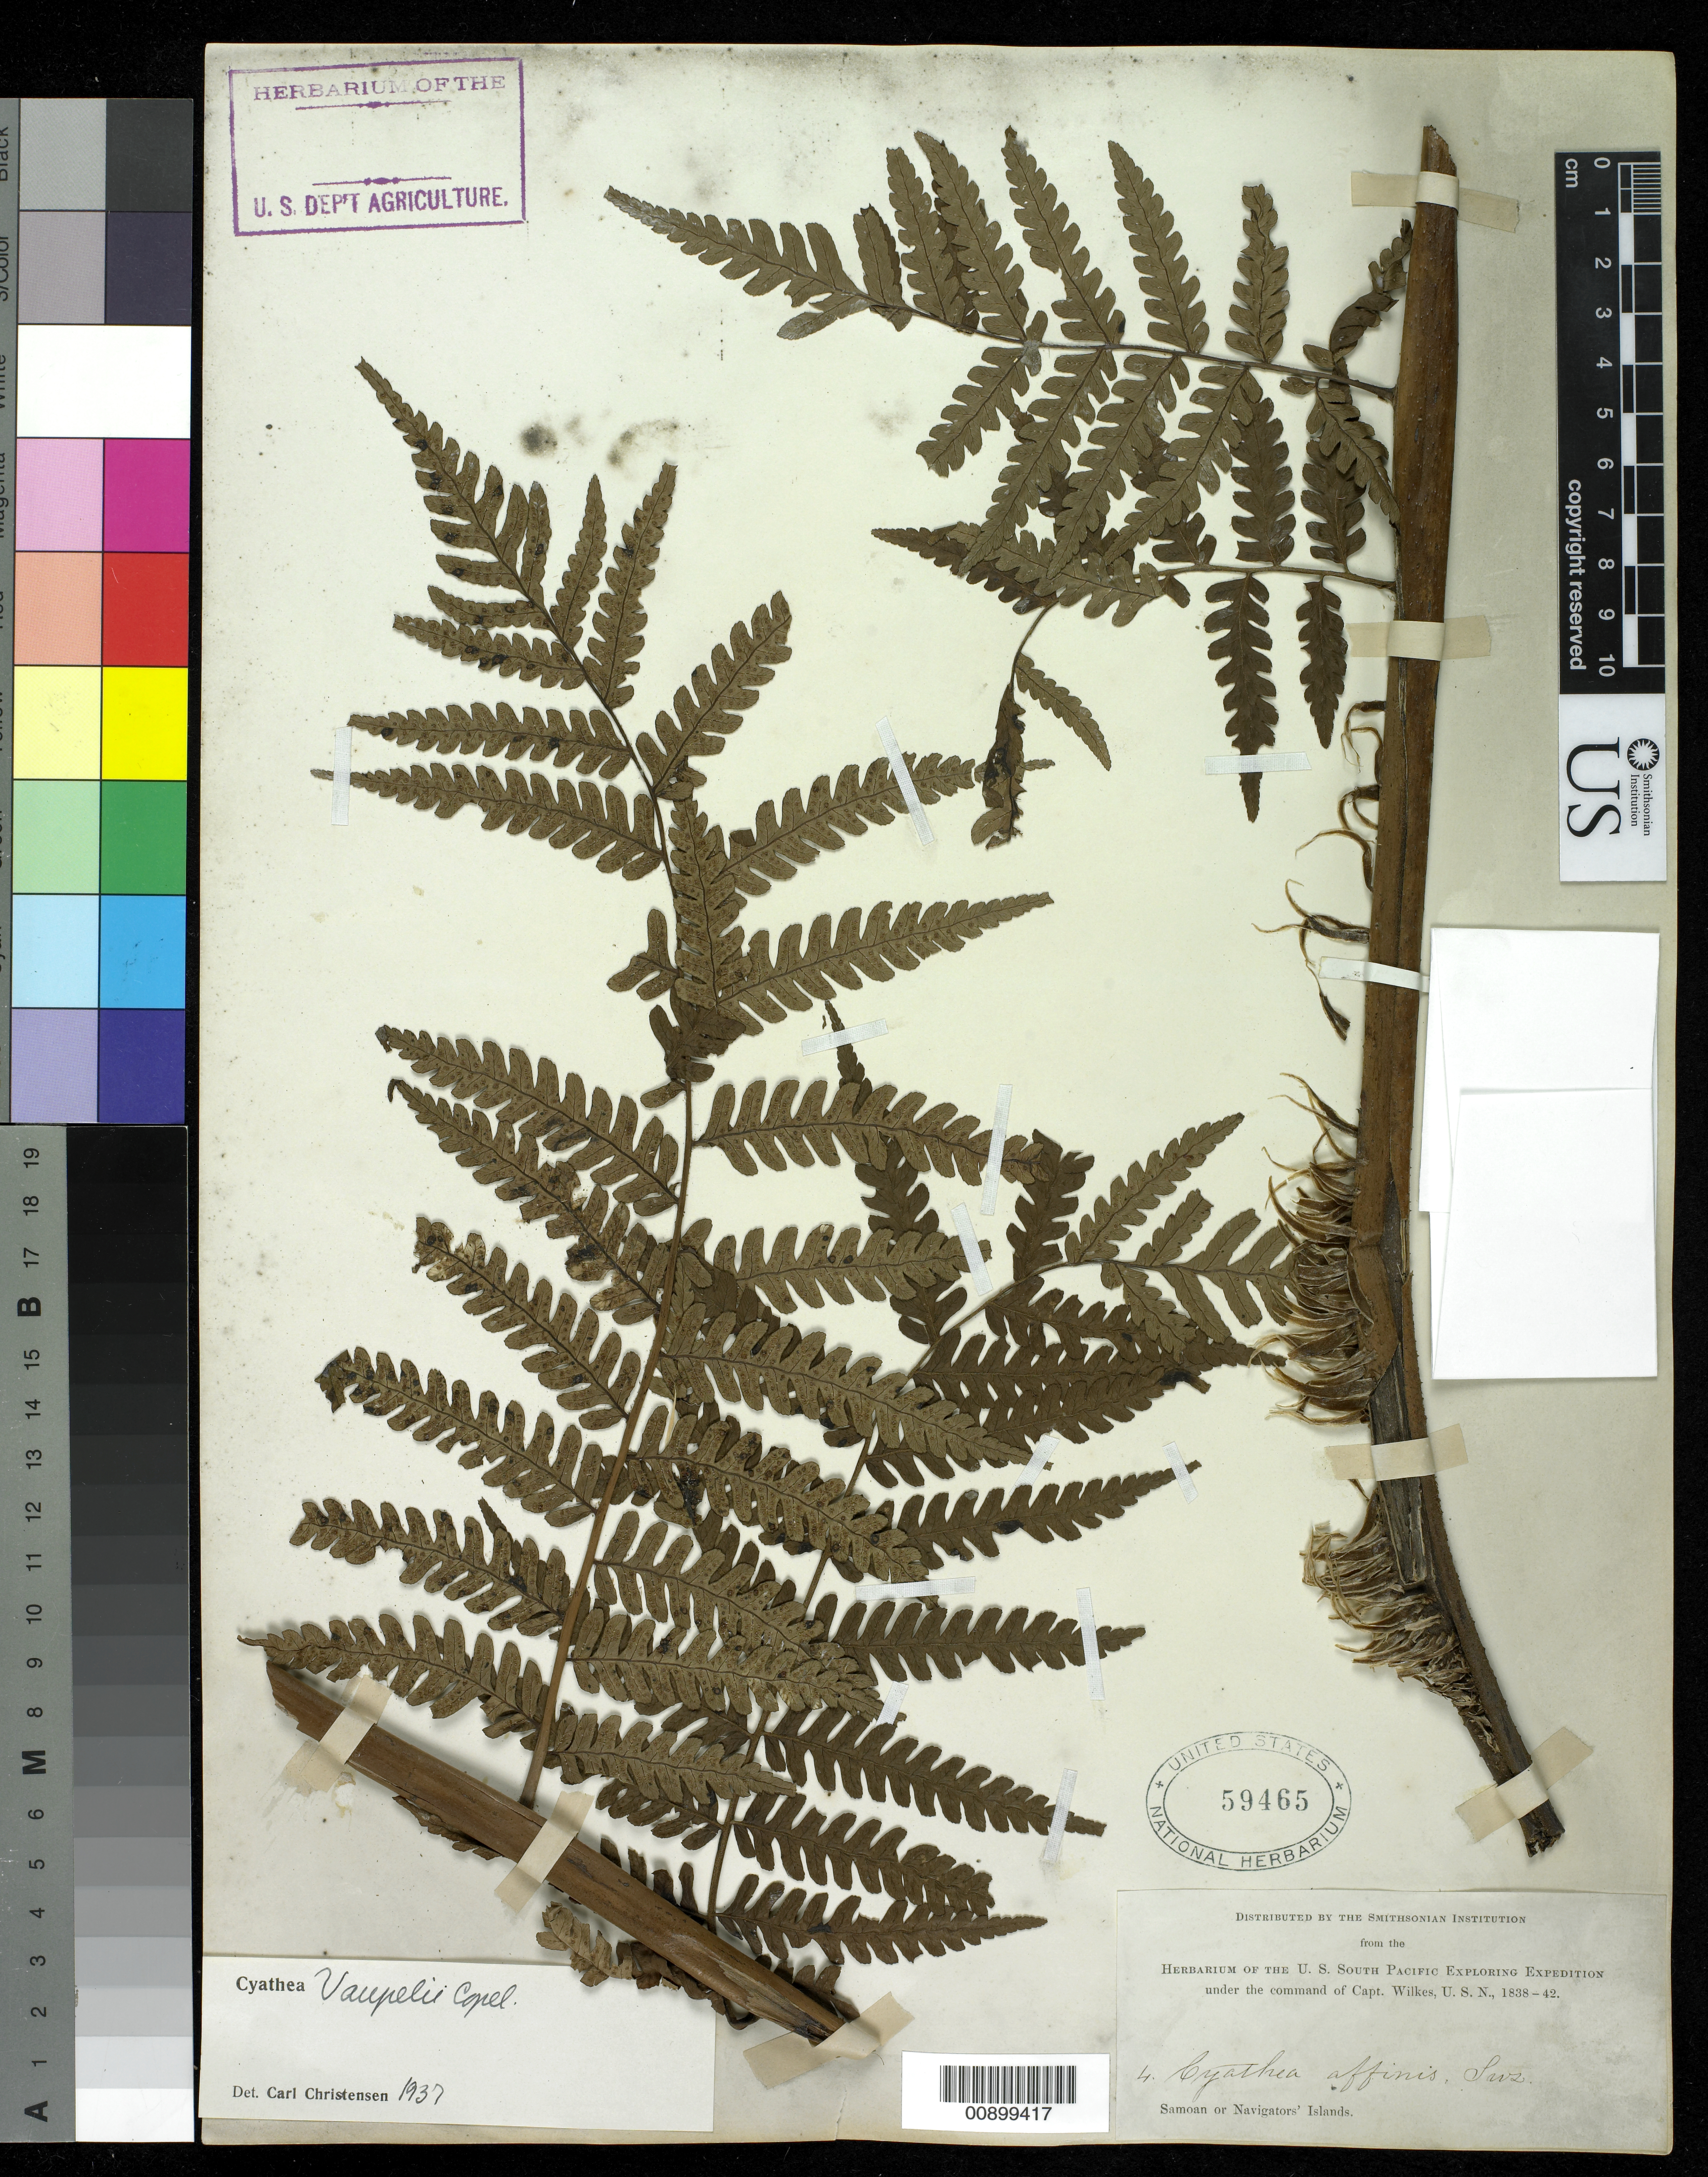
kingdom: Plantae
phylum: Tracheophyta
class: Polypodiopsida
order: Cyatheales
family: Cyatheaceae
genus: Sphaeropteris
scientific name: Sphaeropteris vaupellii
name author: (Copel.)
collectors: Wilkes Explor. Exped.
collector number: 4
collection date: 1838/1842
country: American Samoa / Samoa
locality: Samoan or Navigators' Islands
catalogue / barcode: US 59465